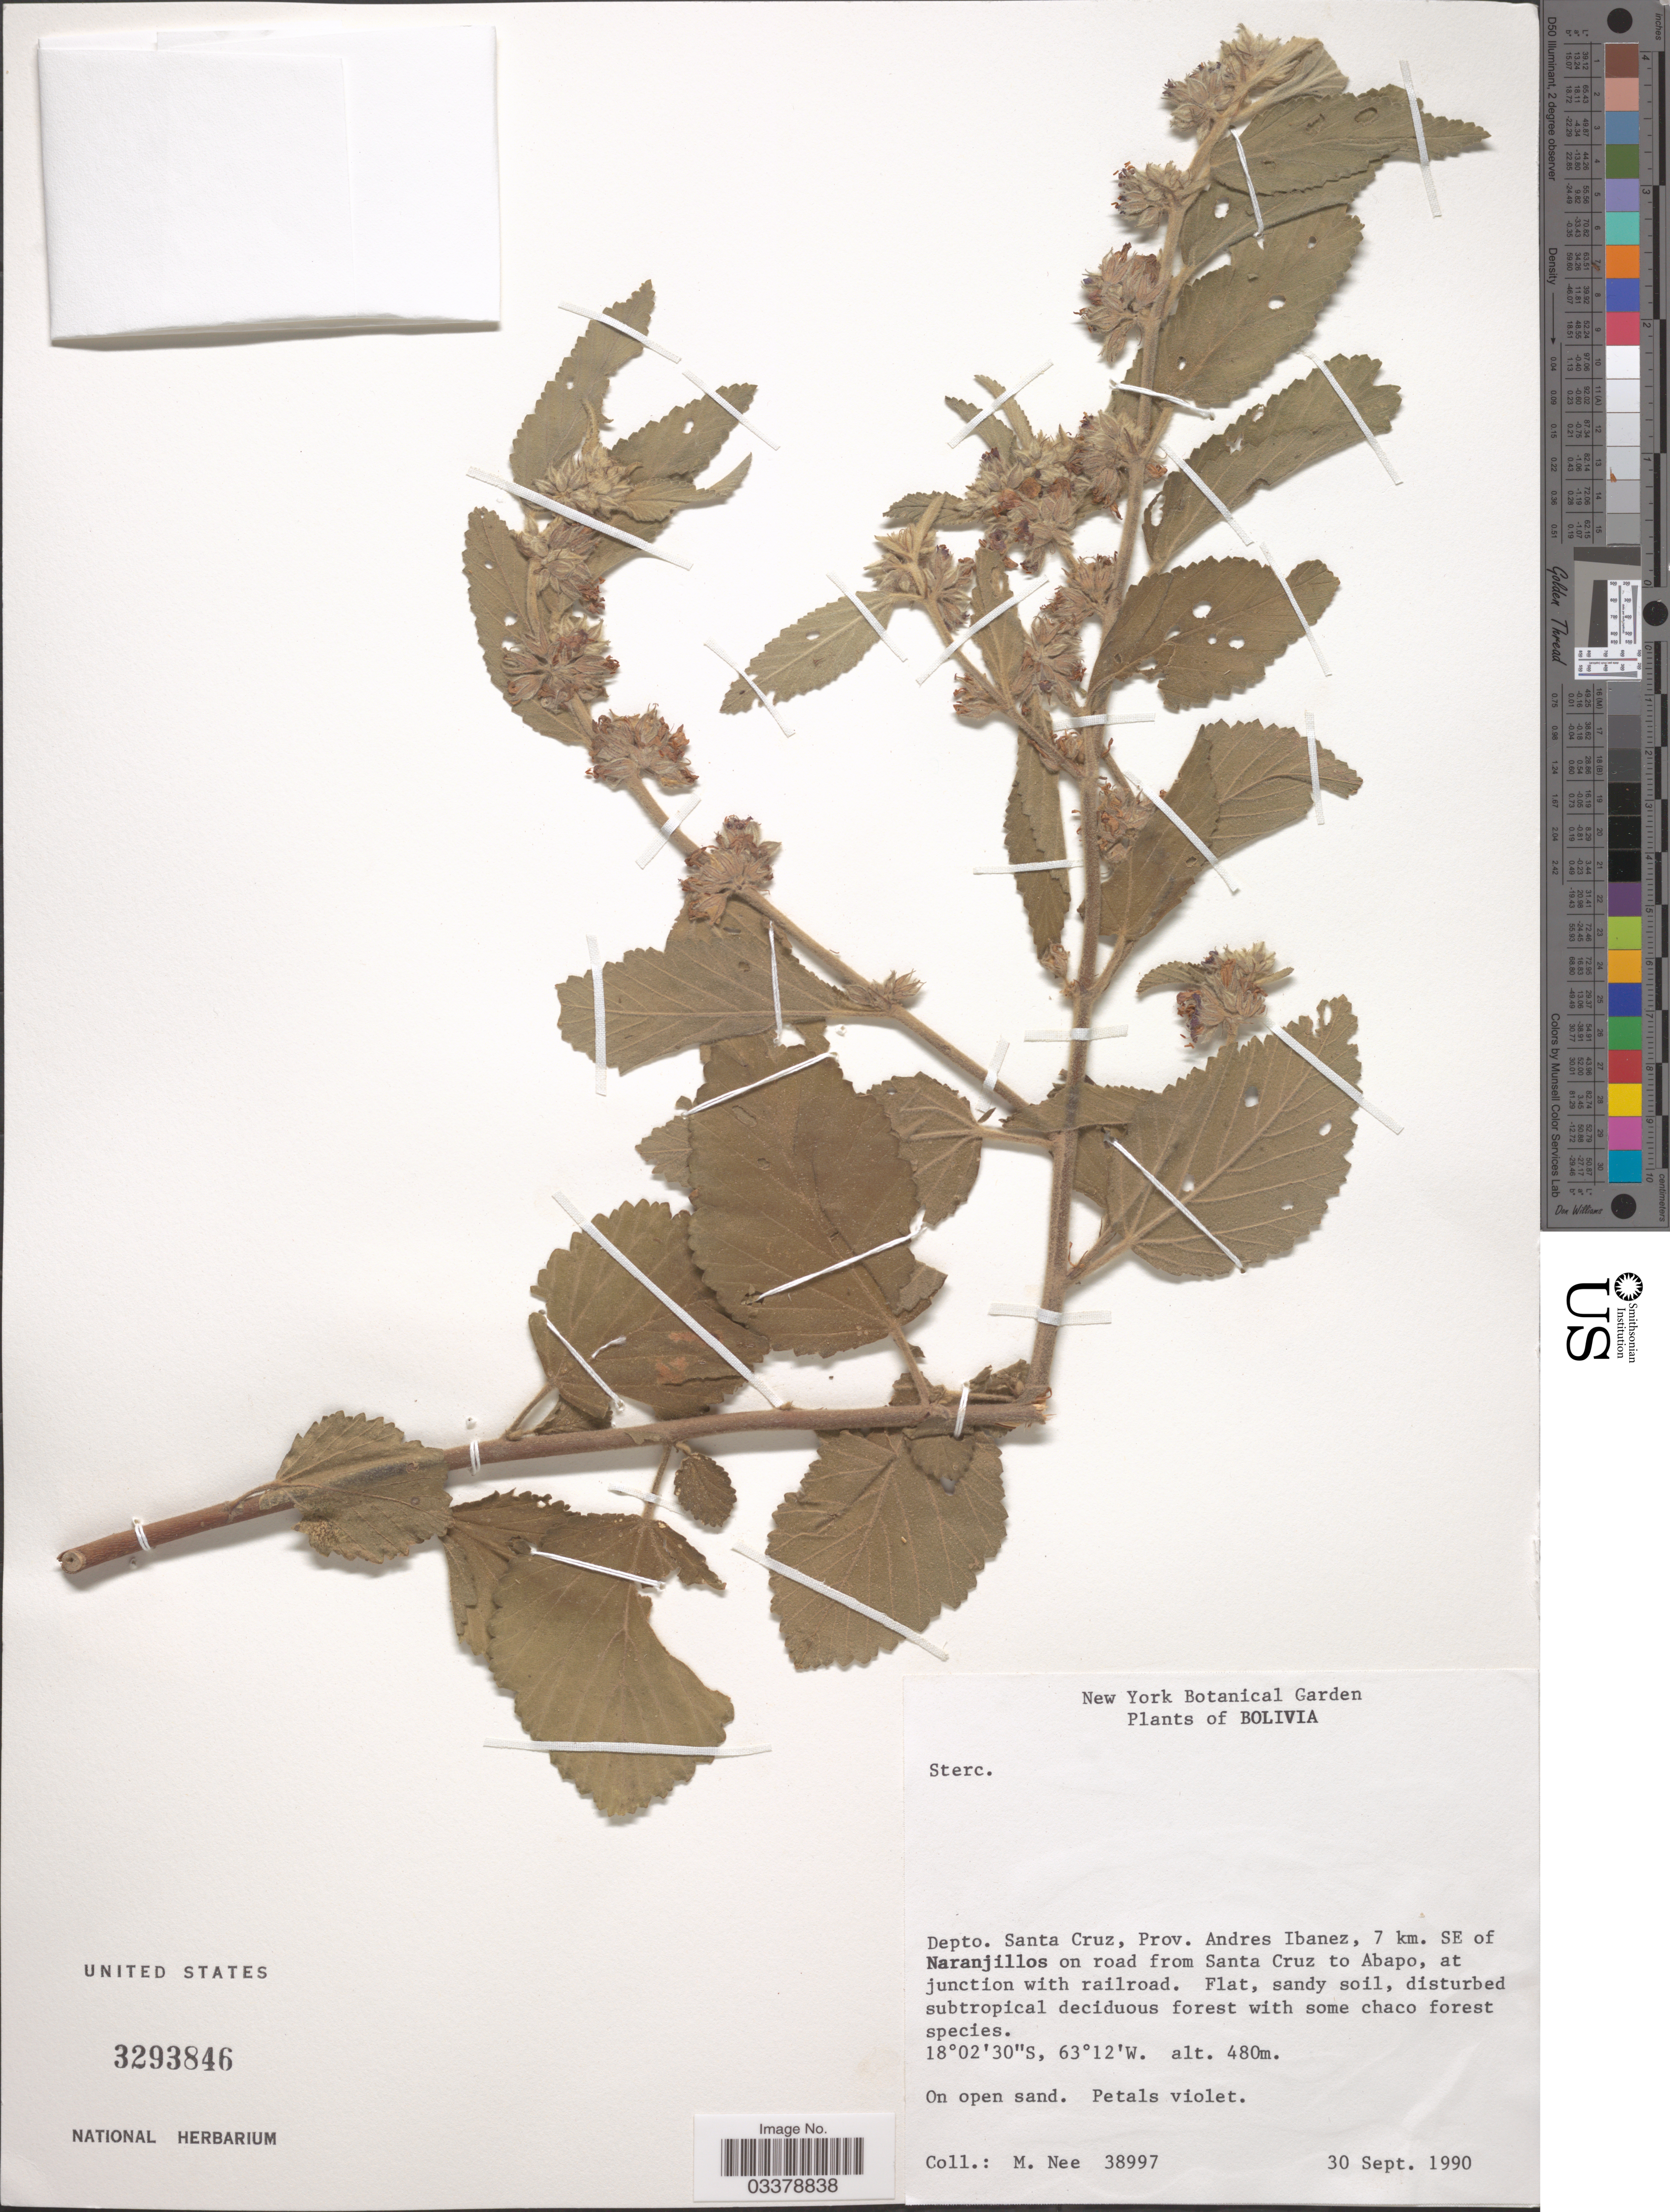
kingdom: Plantae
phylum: Tracheophyta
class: Magnoliopsida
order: Malvales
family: Malvaceae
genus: Melochia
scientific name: Melochia sp.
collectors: M. Nee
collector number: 38997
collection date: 1990-09-30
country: Bolivia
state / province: Santa Cruz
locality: Depto. Santa Cruz, Prov. Andres Ibanez, 7 km. SE of Naranjillos on road from Santa Cruz to Abapo, at junction with railroad.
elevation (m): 480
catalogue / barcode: US 3293846